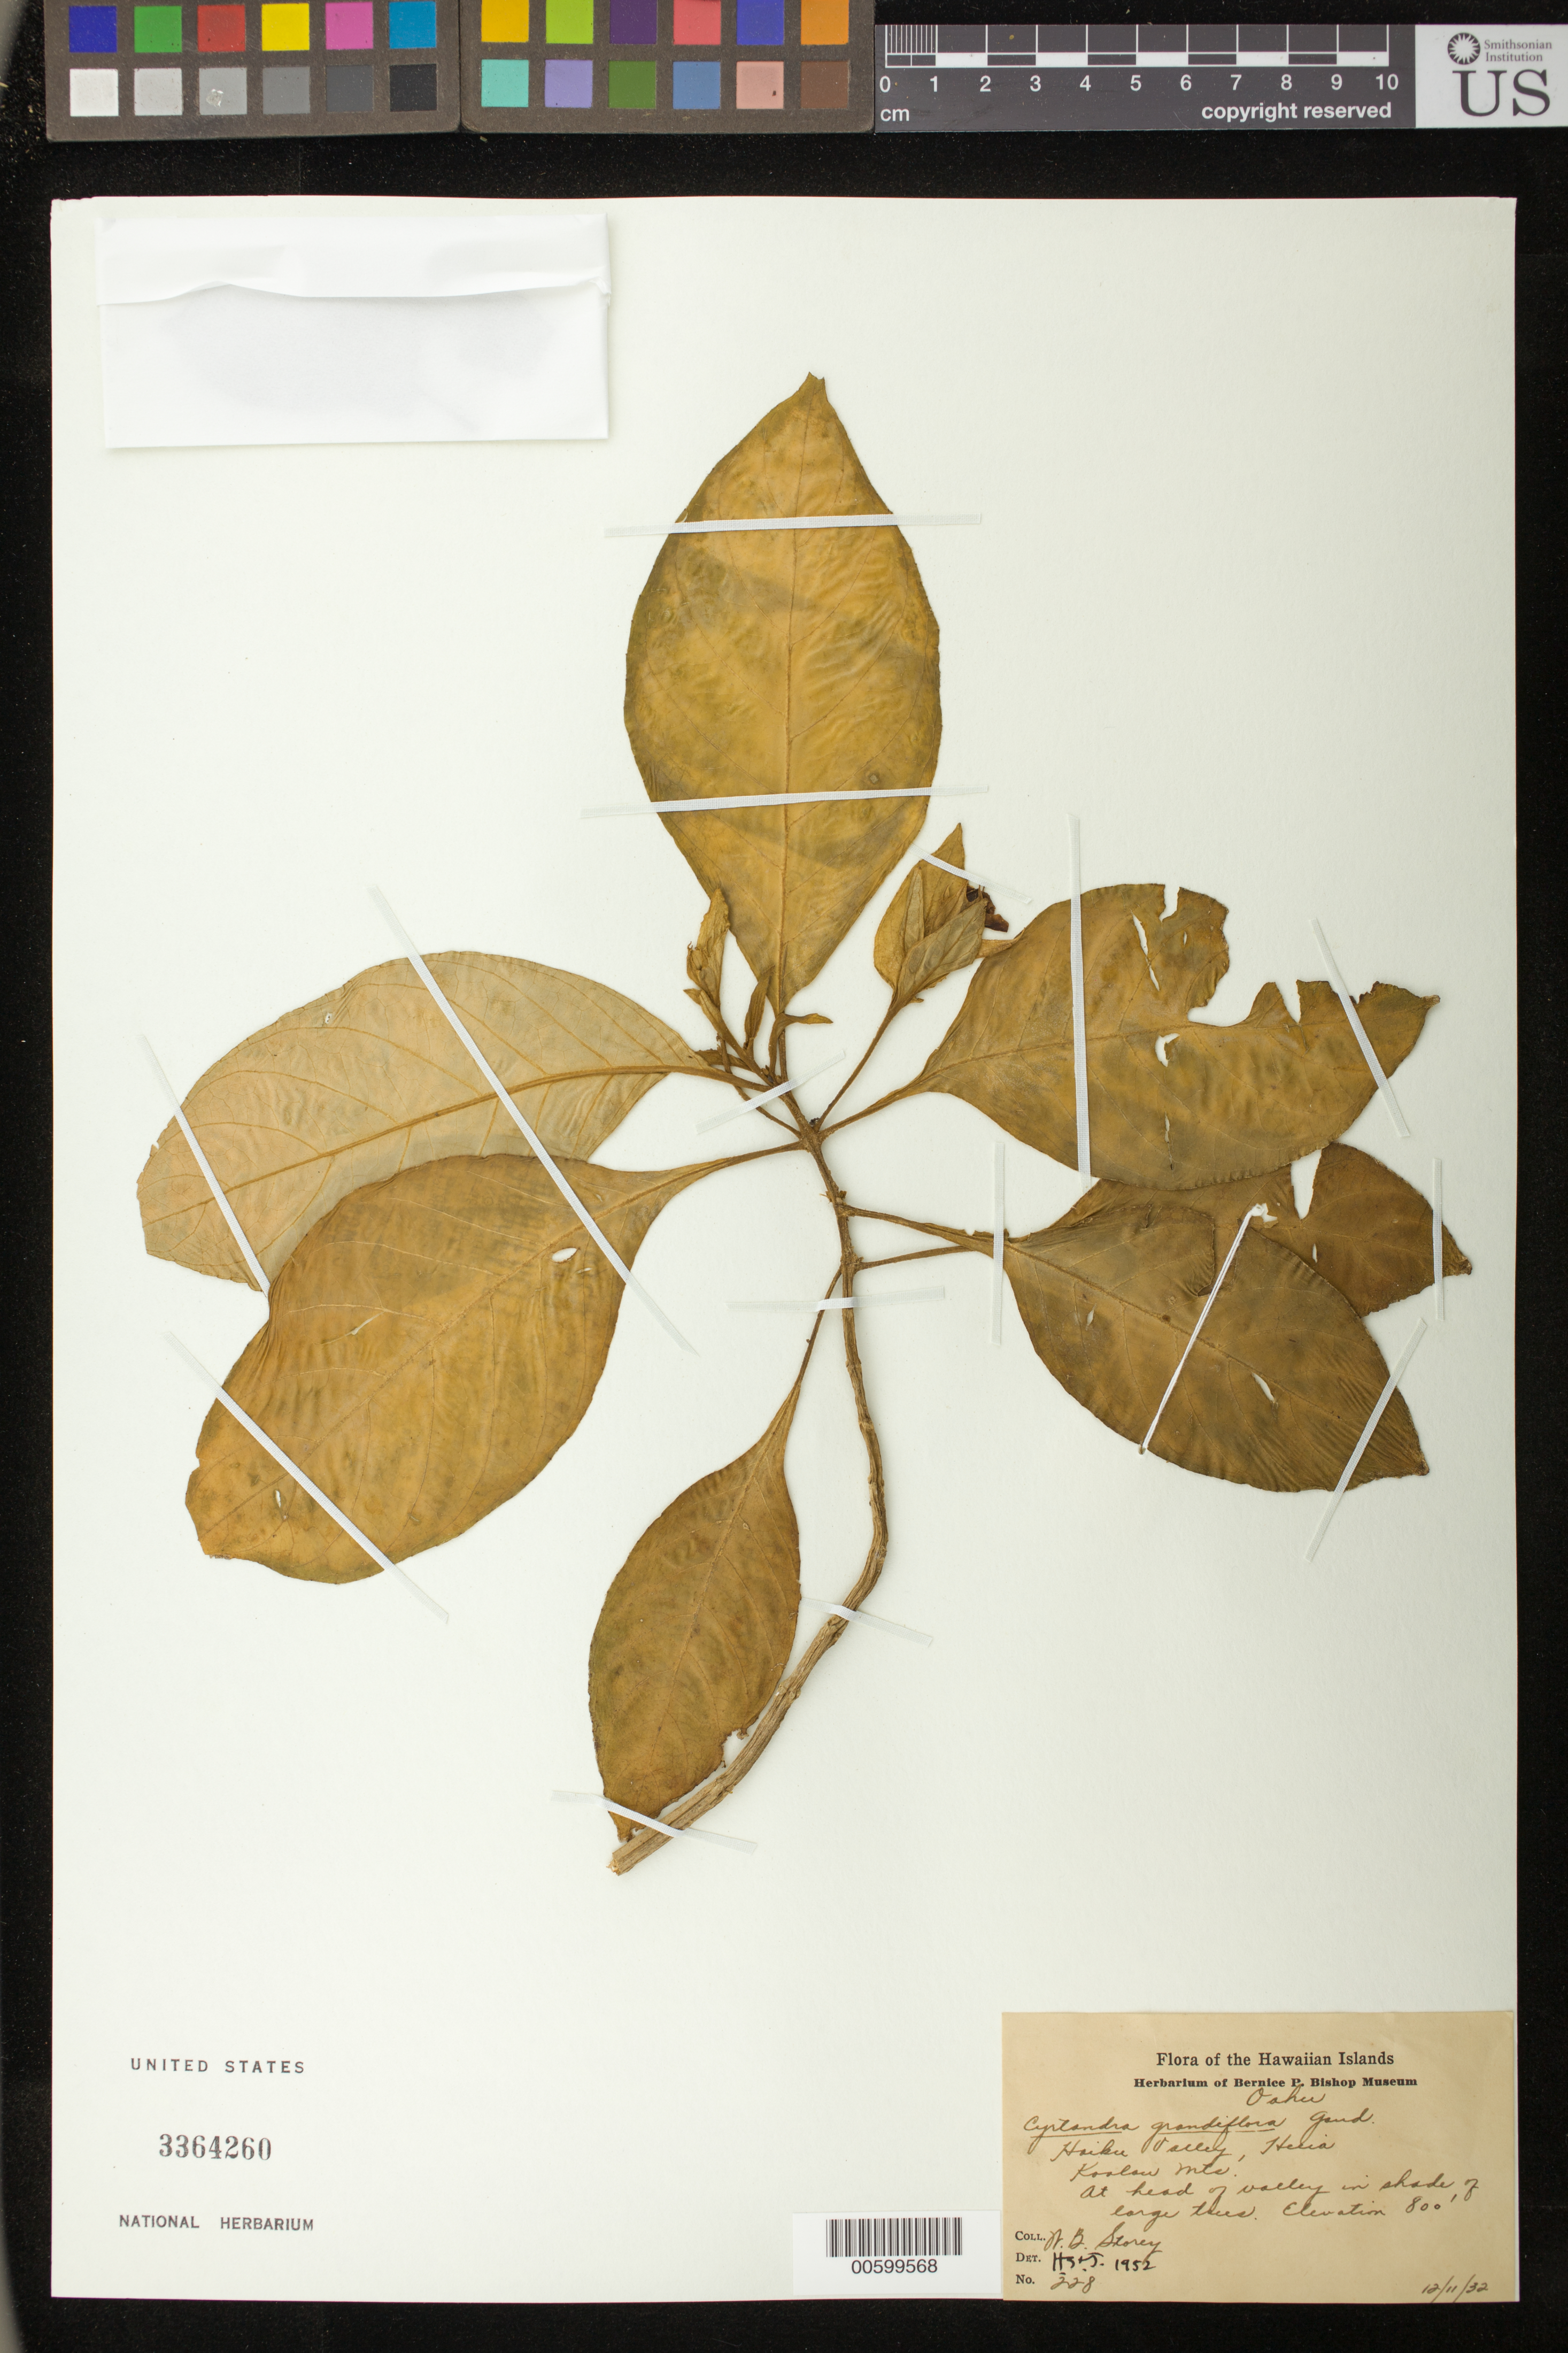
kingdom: Plantae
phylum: Tracheophyta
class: Magnoliopsida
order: Lamiales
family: Gesneriaceae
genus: Cyrtandra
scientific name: Cyrtandra grandiflora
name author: Gaudich.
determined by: St. John, H.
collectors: W. Storey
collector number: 228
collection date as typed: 11 Dec 1932 or 12 Nov 1932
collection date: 1932-11-12 or 1932-12-11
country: United States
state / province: Hawaii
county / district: Honolulu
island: Oahu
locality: Haiku VAlley, Heeia, Koolau Mts, at head of valley.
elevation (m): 243.84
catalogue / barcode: US 3364260